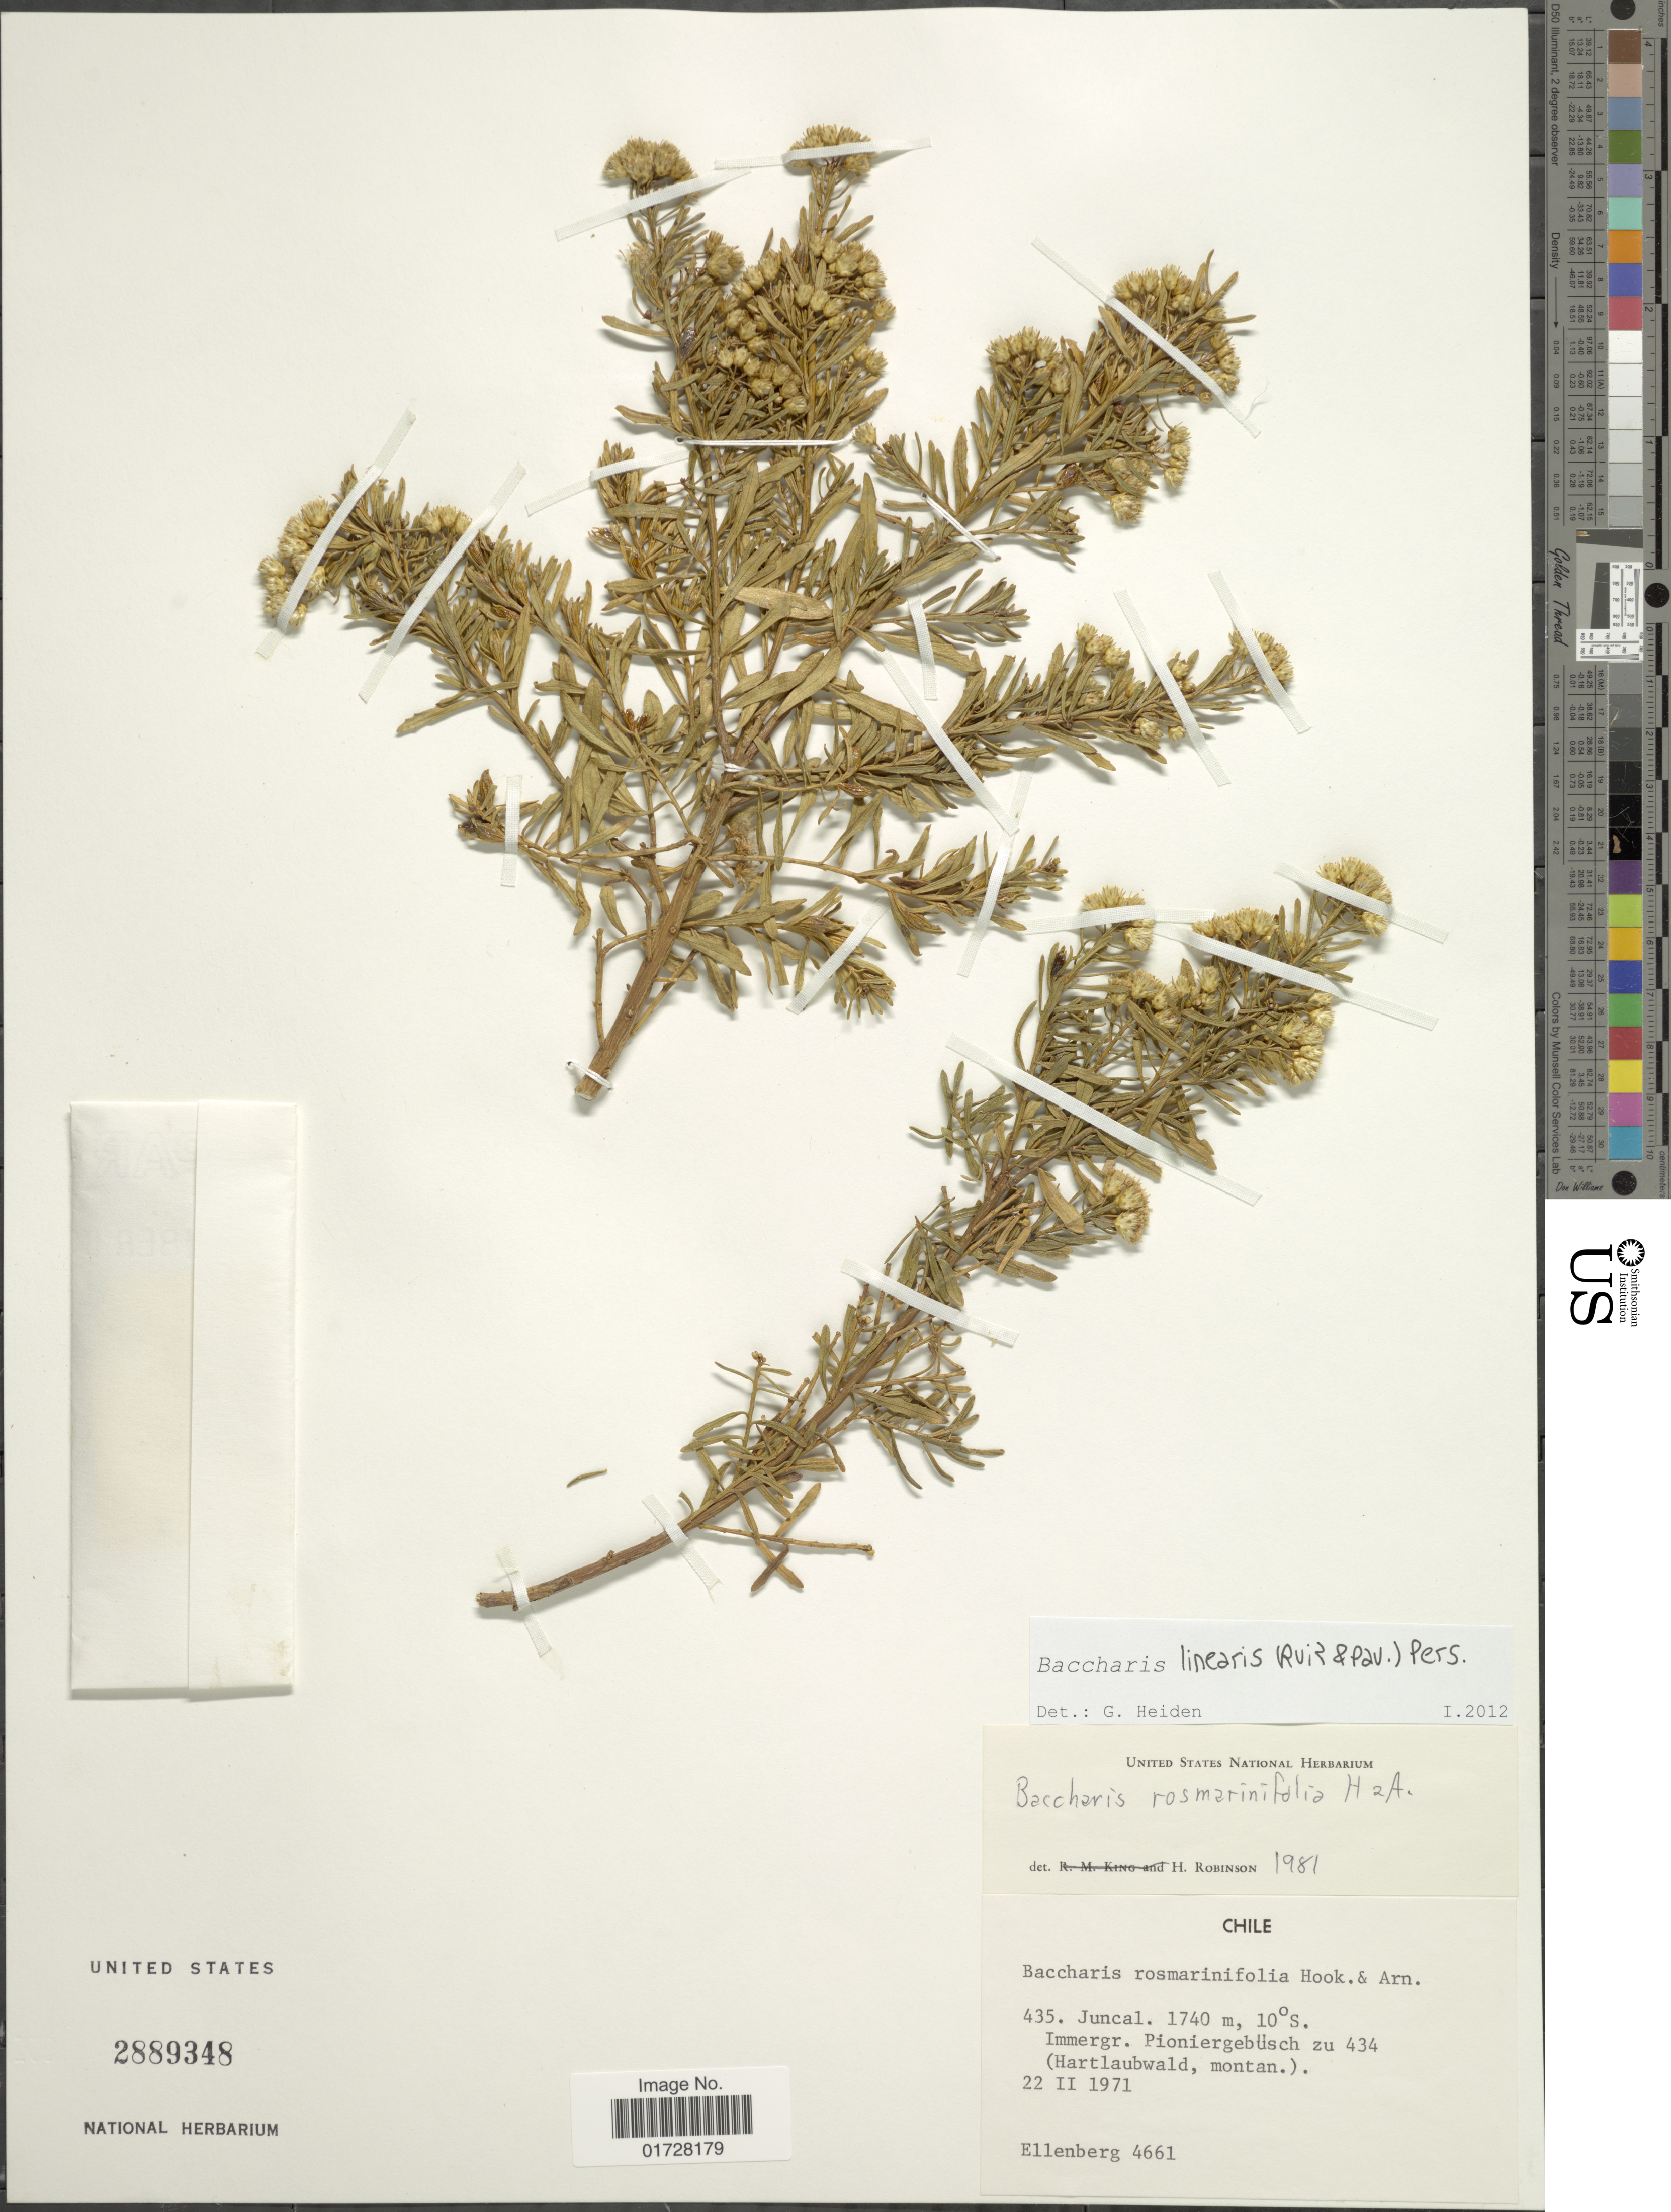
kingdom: Plantae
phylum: Tracheophyta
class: Magnoliopsida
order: Asterales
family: Asteraceae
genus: Baccharis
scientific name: Baccharis linearis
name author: (Ruiz & Pav.) Pers.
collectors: H. Ellenberg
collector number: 4661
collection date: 1971-02-22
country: Chile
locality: Juncal, Imergr. Pioniergebusch zu 434 (Hartlaubwald, montan.)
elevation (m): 1740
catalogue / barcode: US 2889348